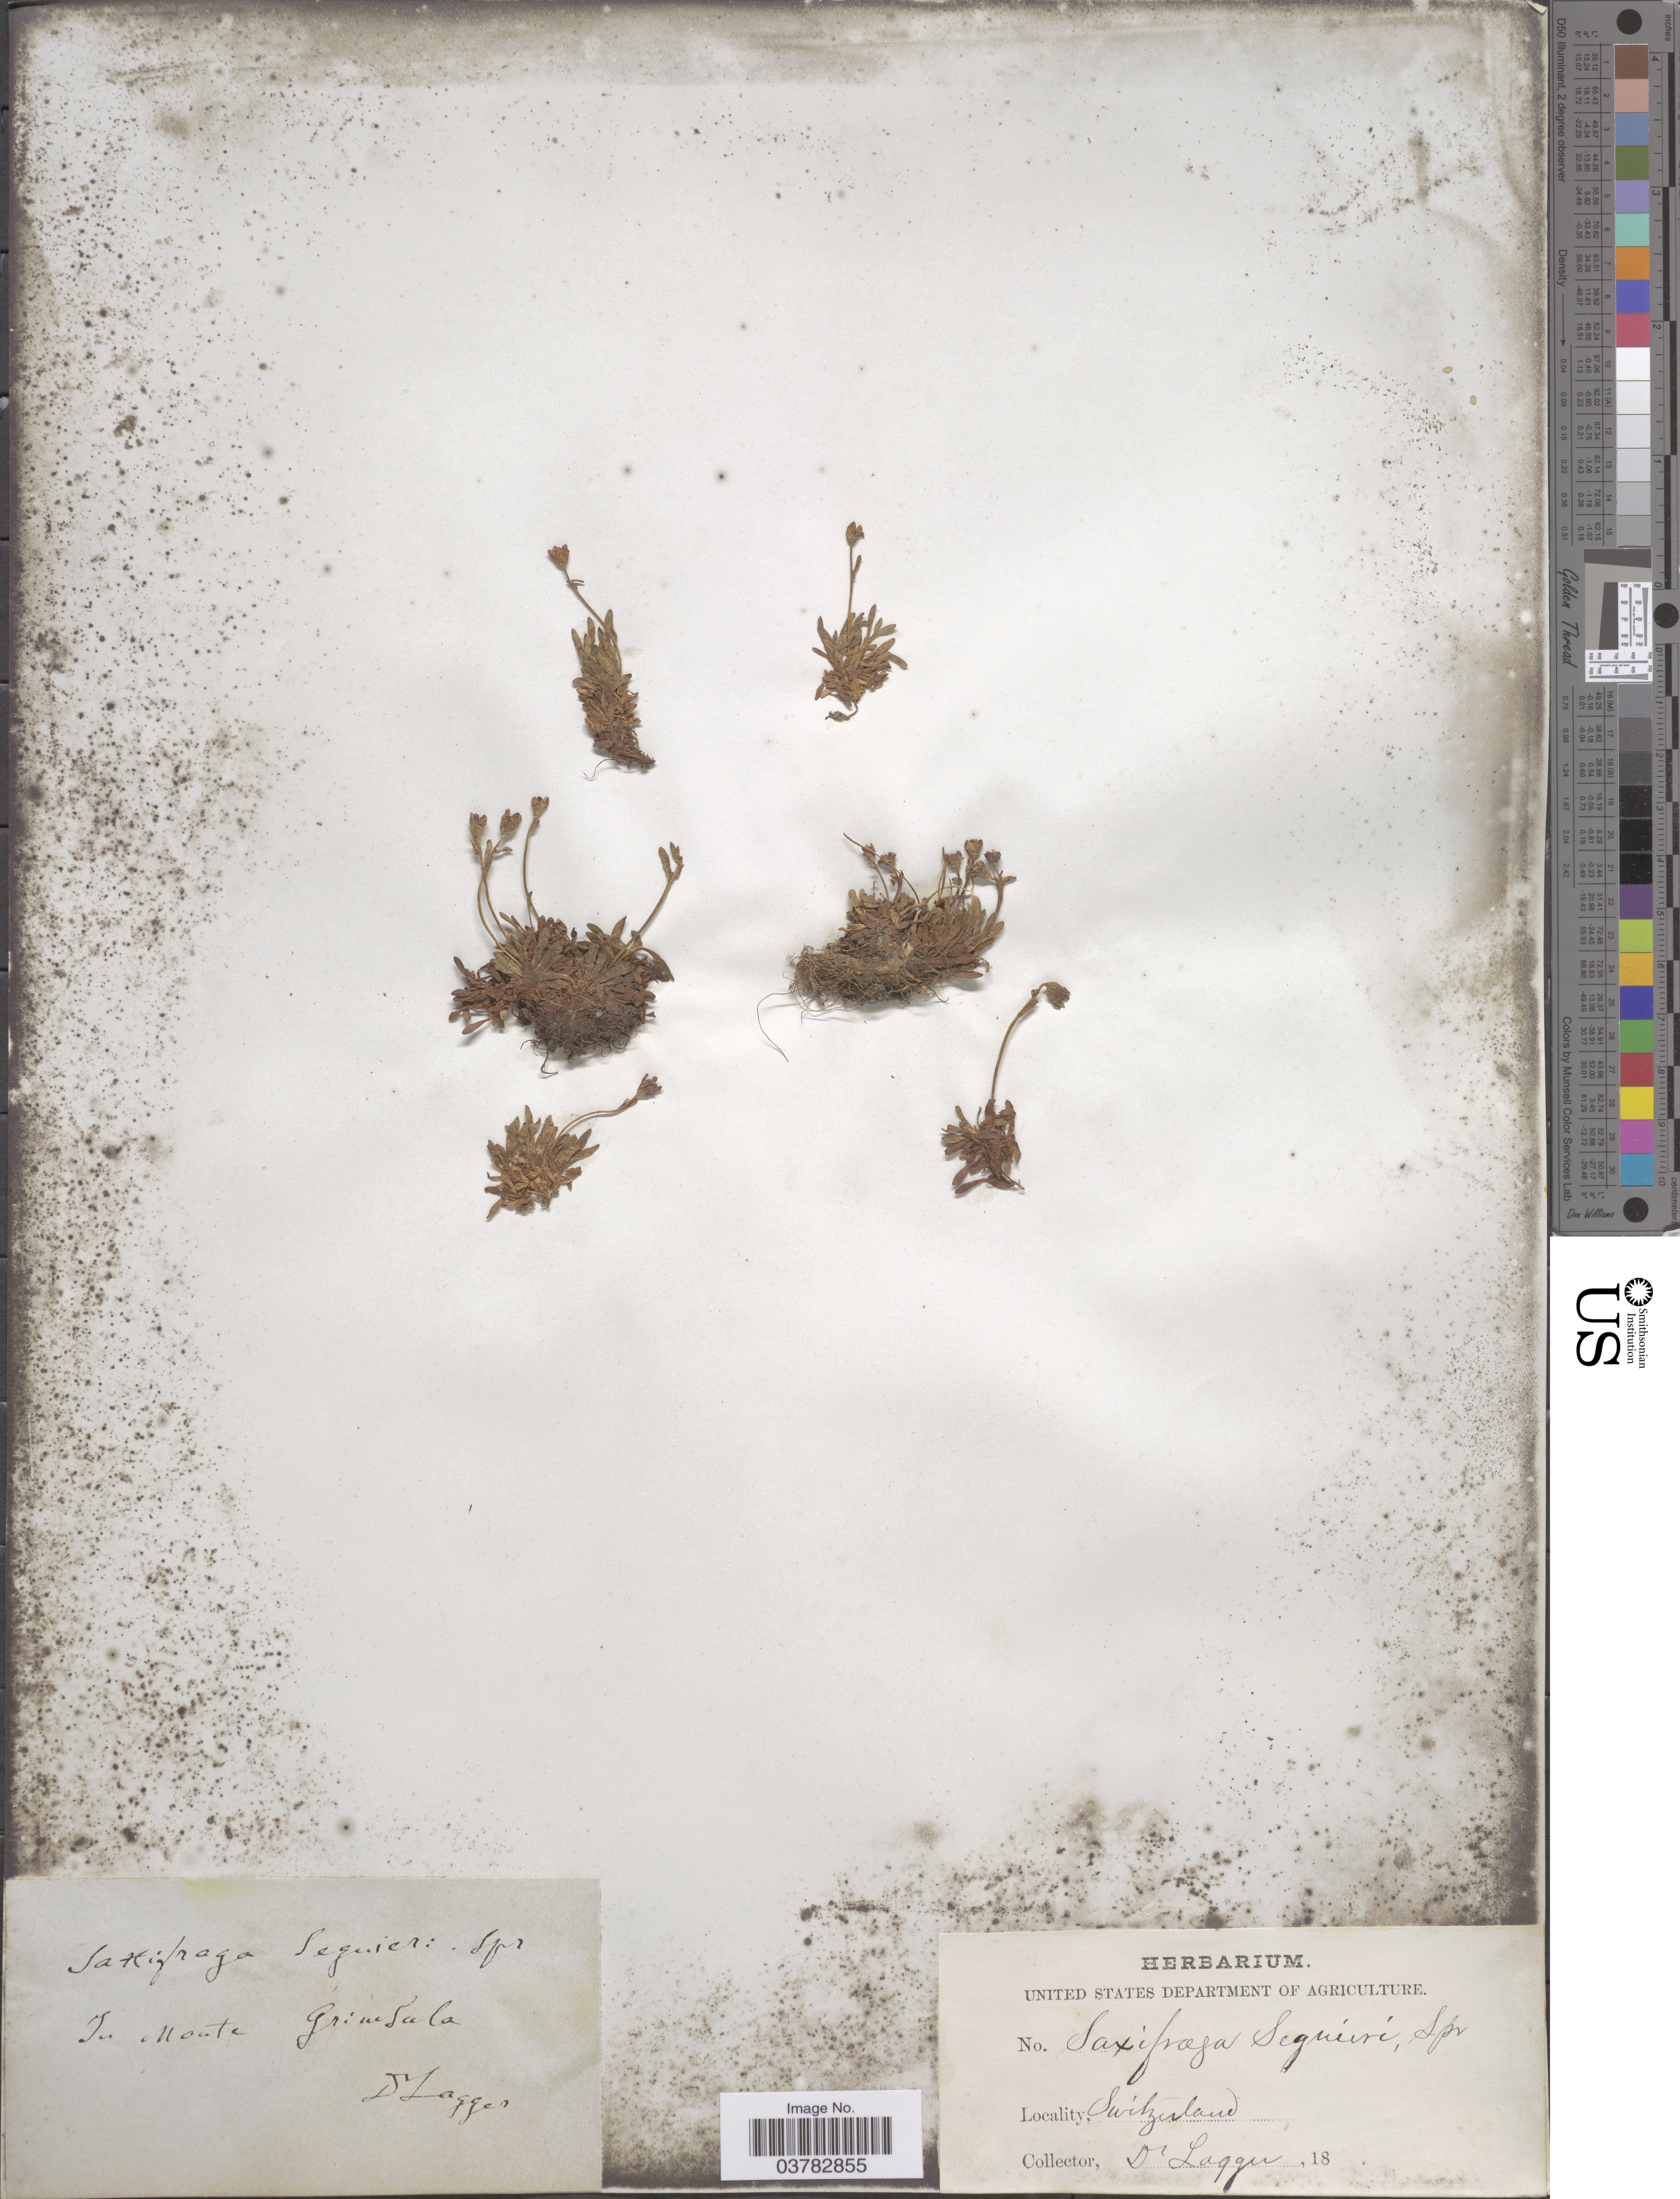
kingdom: Plantae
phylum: Tracheophyta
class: Magnoliopsida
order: Saxifragales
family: Saxifragaceae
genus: Saxifraga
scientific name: Saxifraga seguieri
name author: Spreng.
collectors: F. J. Lagger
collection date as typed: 18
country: Switzerland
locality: In Monte Grimsula.